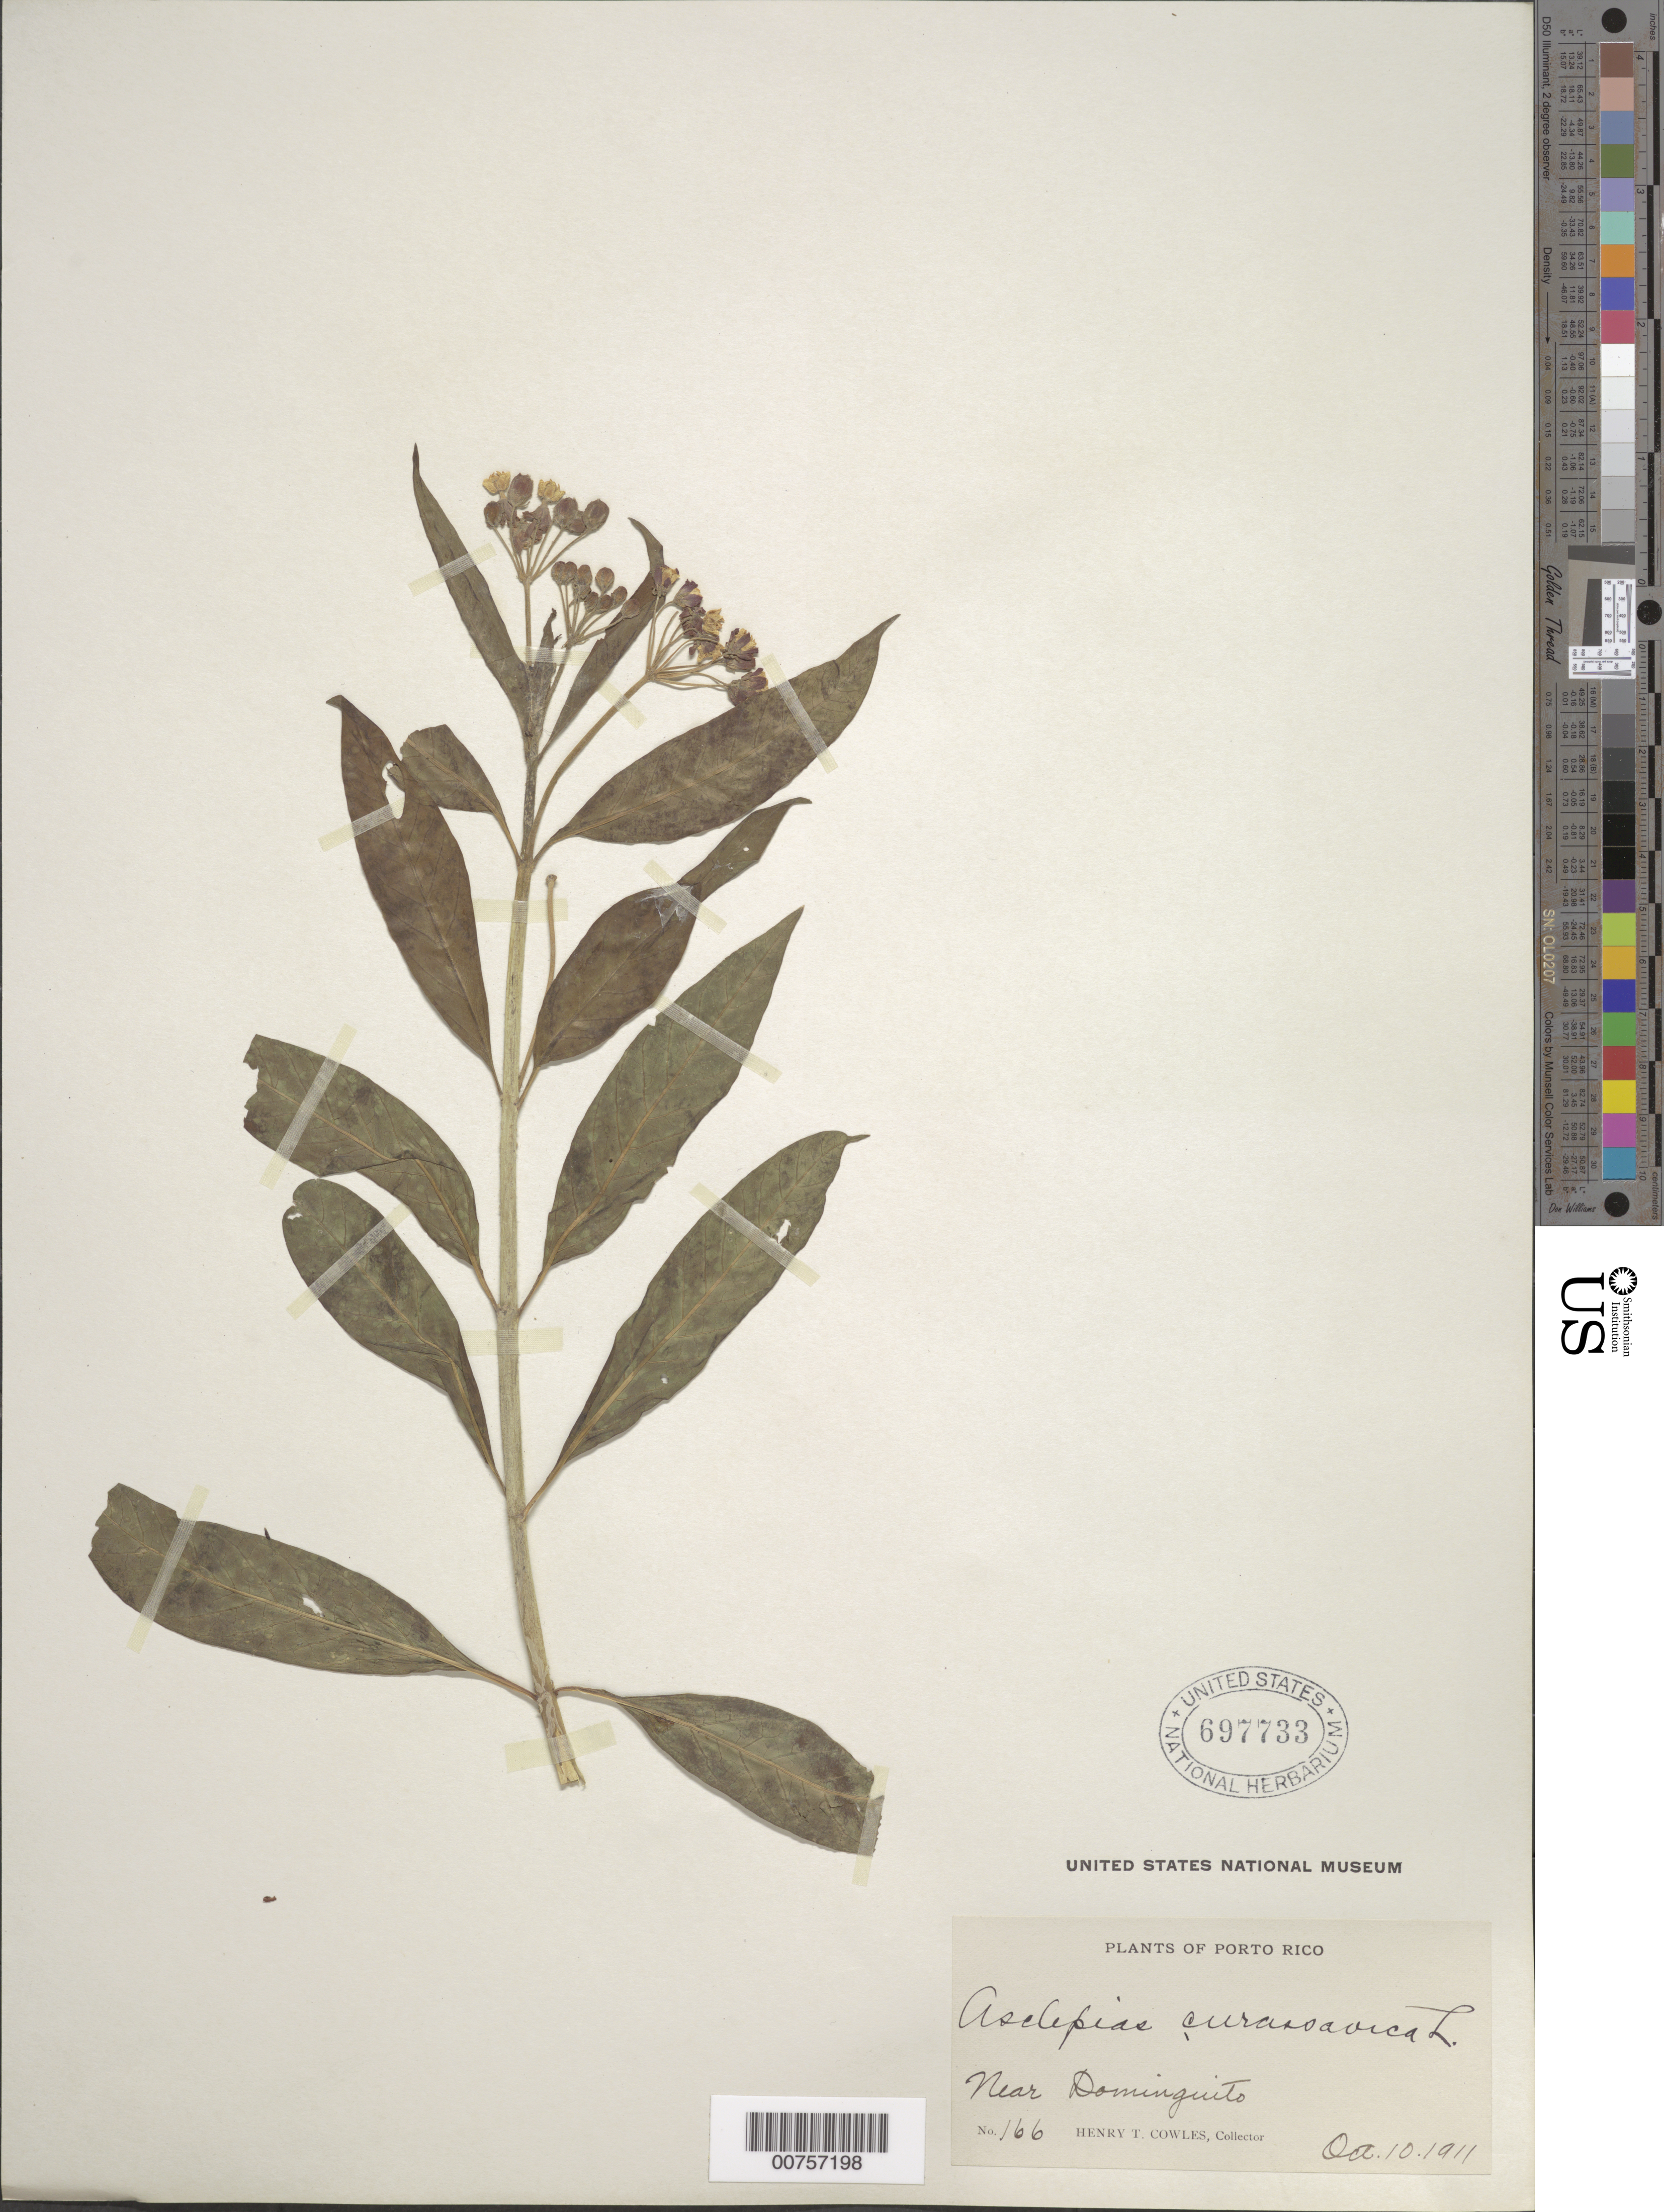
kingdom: Plantae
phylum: Tracheophyta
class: Magnoliopsida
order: Gentianales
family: Apocynaceae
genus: Asclepias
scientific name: Asclepias curassavica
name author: L.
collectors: H. Cowles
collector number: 166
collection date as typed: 10 Oct 1911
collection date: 1911-10-10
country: Puerto Rico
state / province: Arecibo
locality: Near Dominguito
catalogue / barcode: US 697733